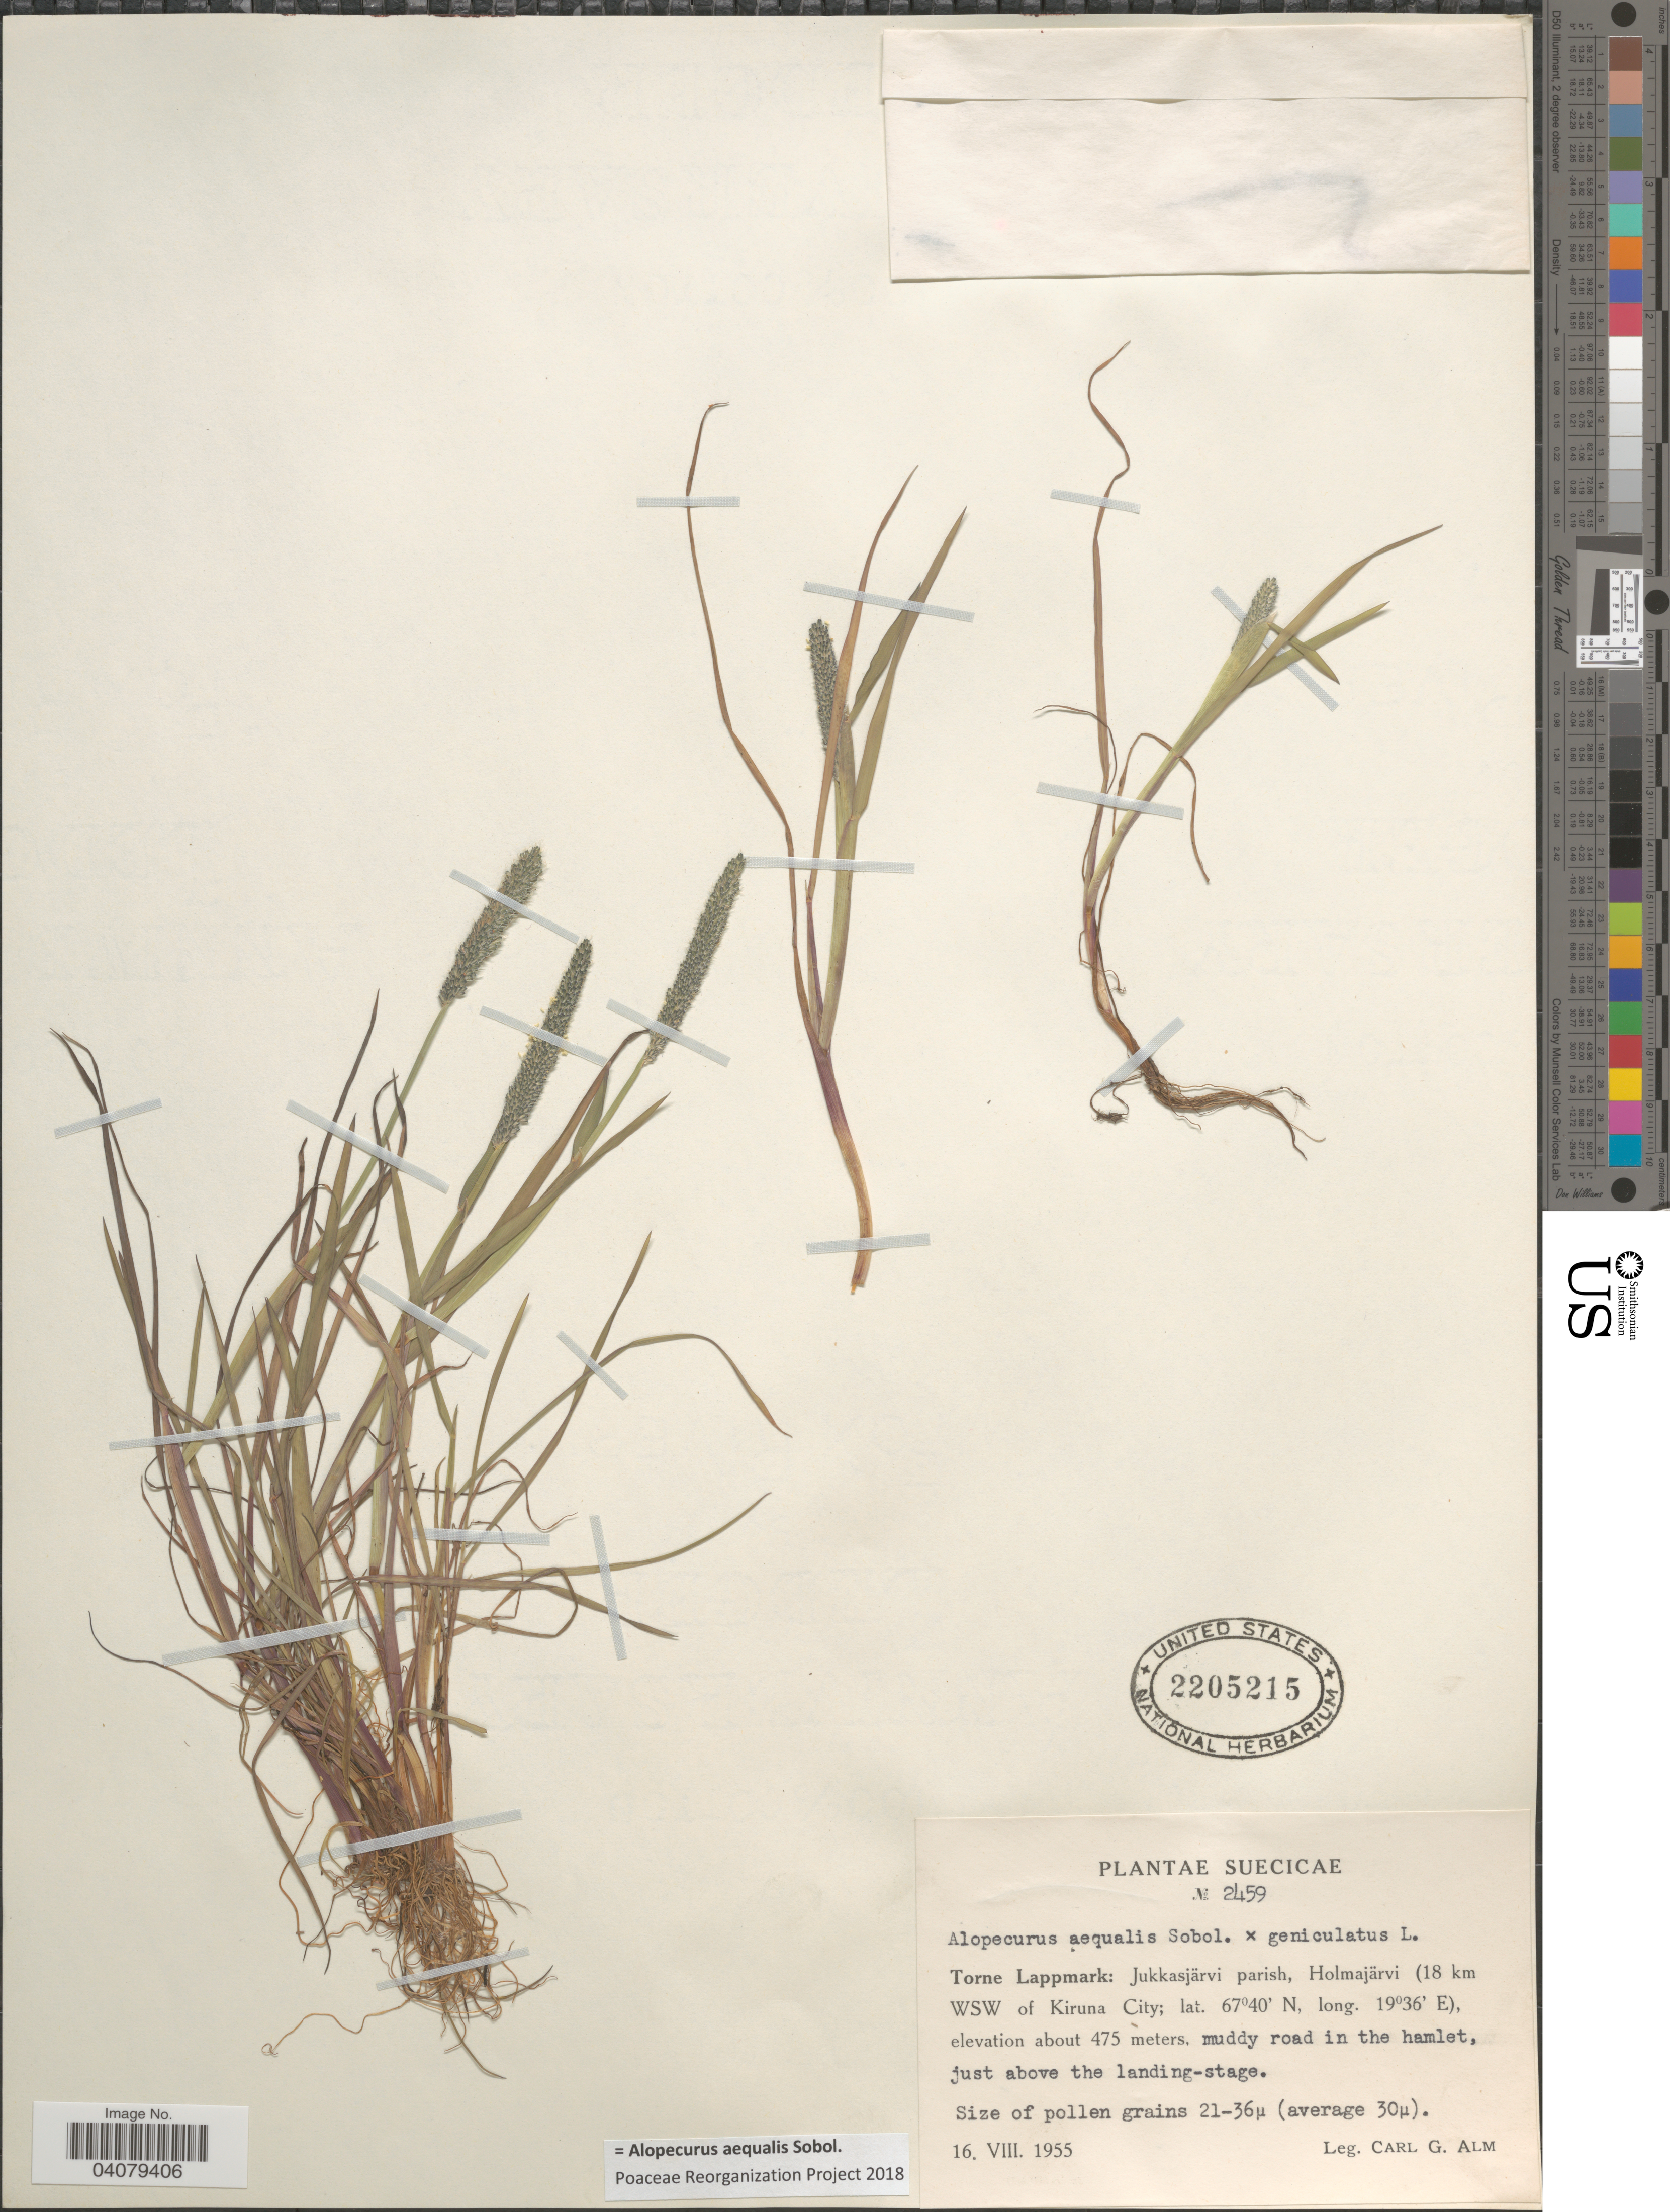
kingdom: Plantae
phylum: Tracheophyta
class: Liliopsida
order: Poales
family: Poaceae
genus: Alopecurus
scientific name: Alopecurus arundinaceus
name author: Poir.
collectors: C. G. Alm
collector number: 2459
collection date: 1955-08-16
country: Sweden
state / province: Norrbotten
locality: Torne Lappmark: Jukkasjärvi parish, Holmajärvi (18 km WSW of Kiruna City), muddy road in the hamlet, just above the landing-stage.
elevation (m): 475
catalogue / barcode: US 2205215